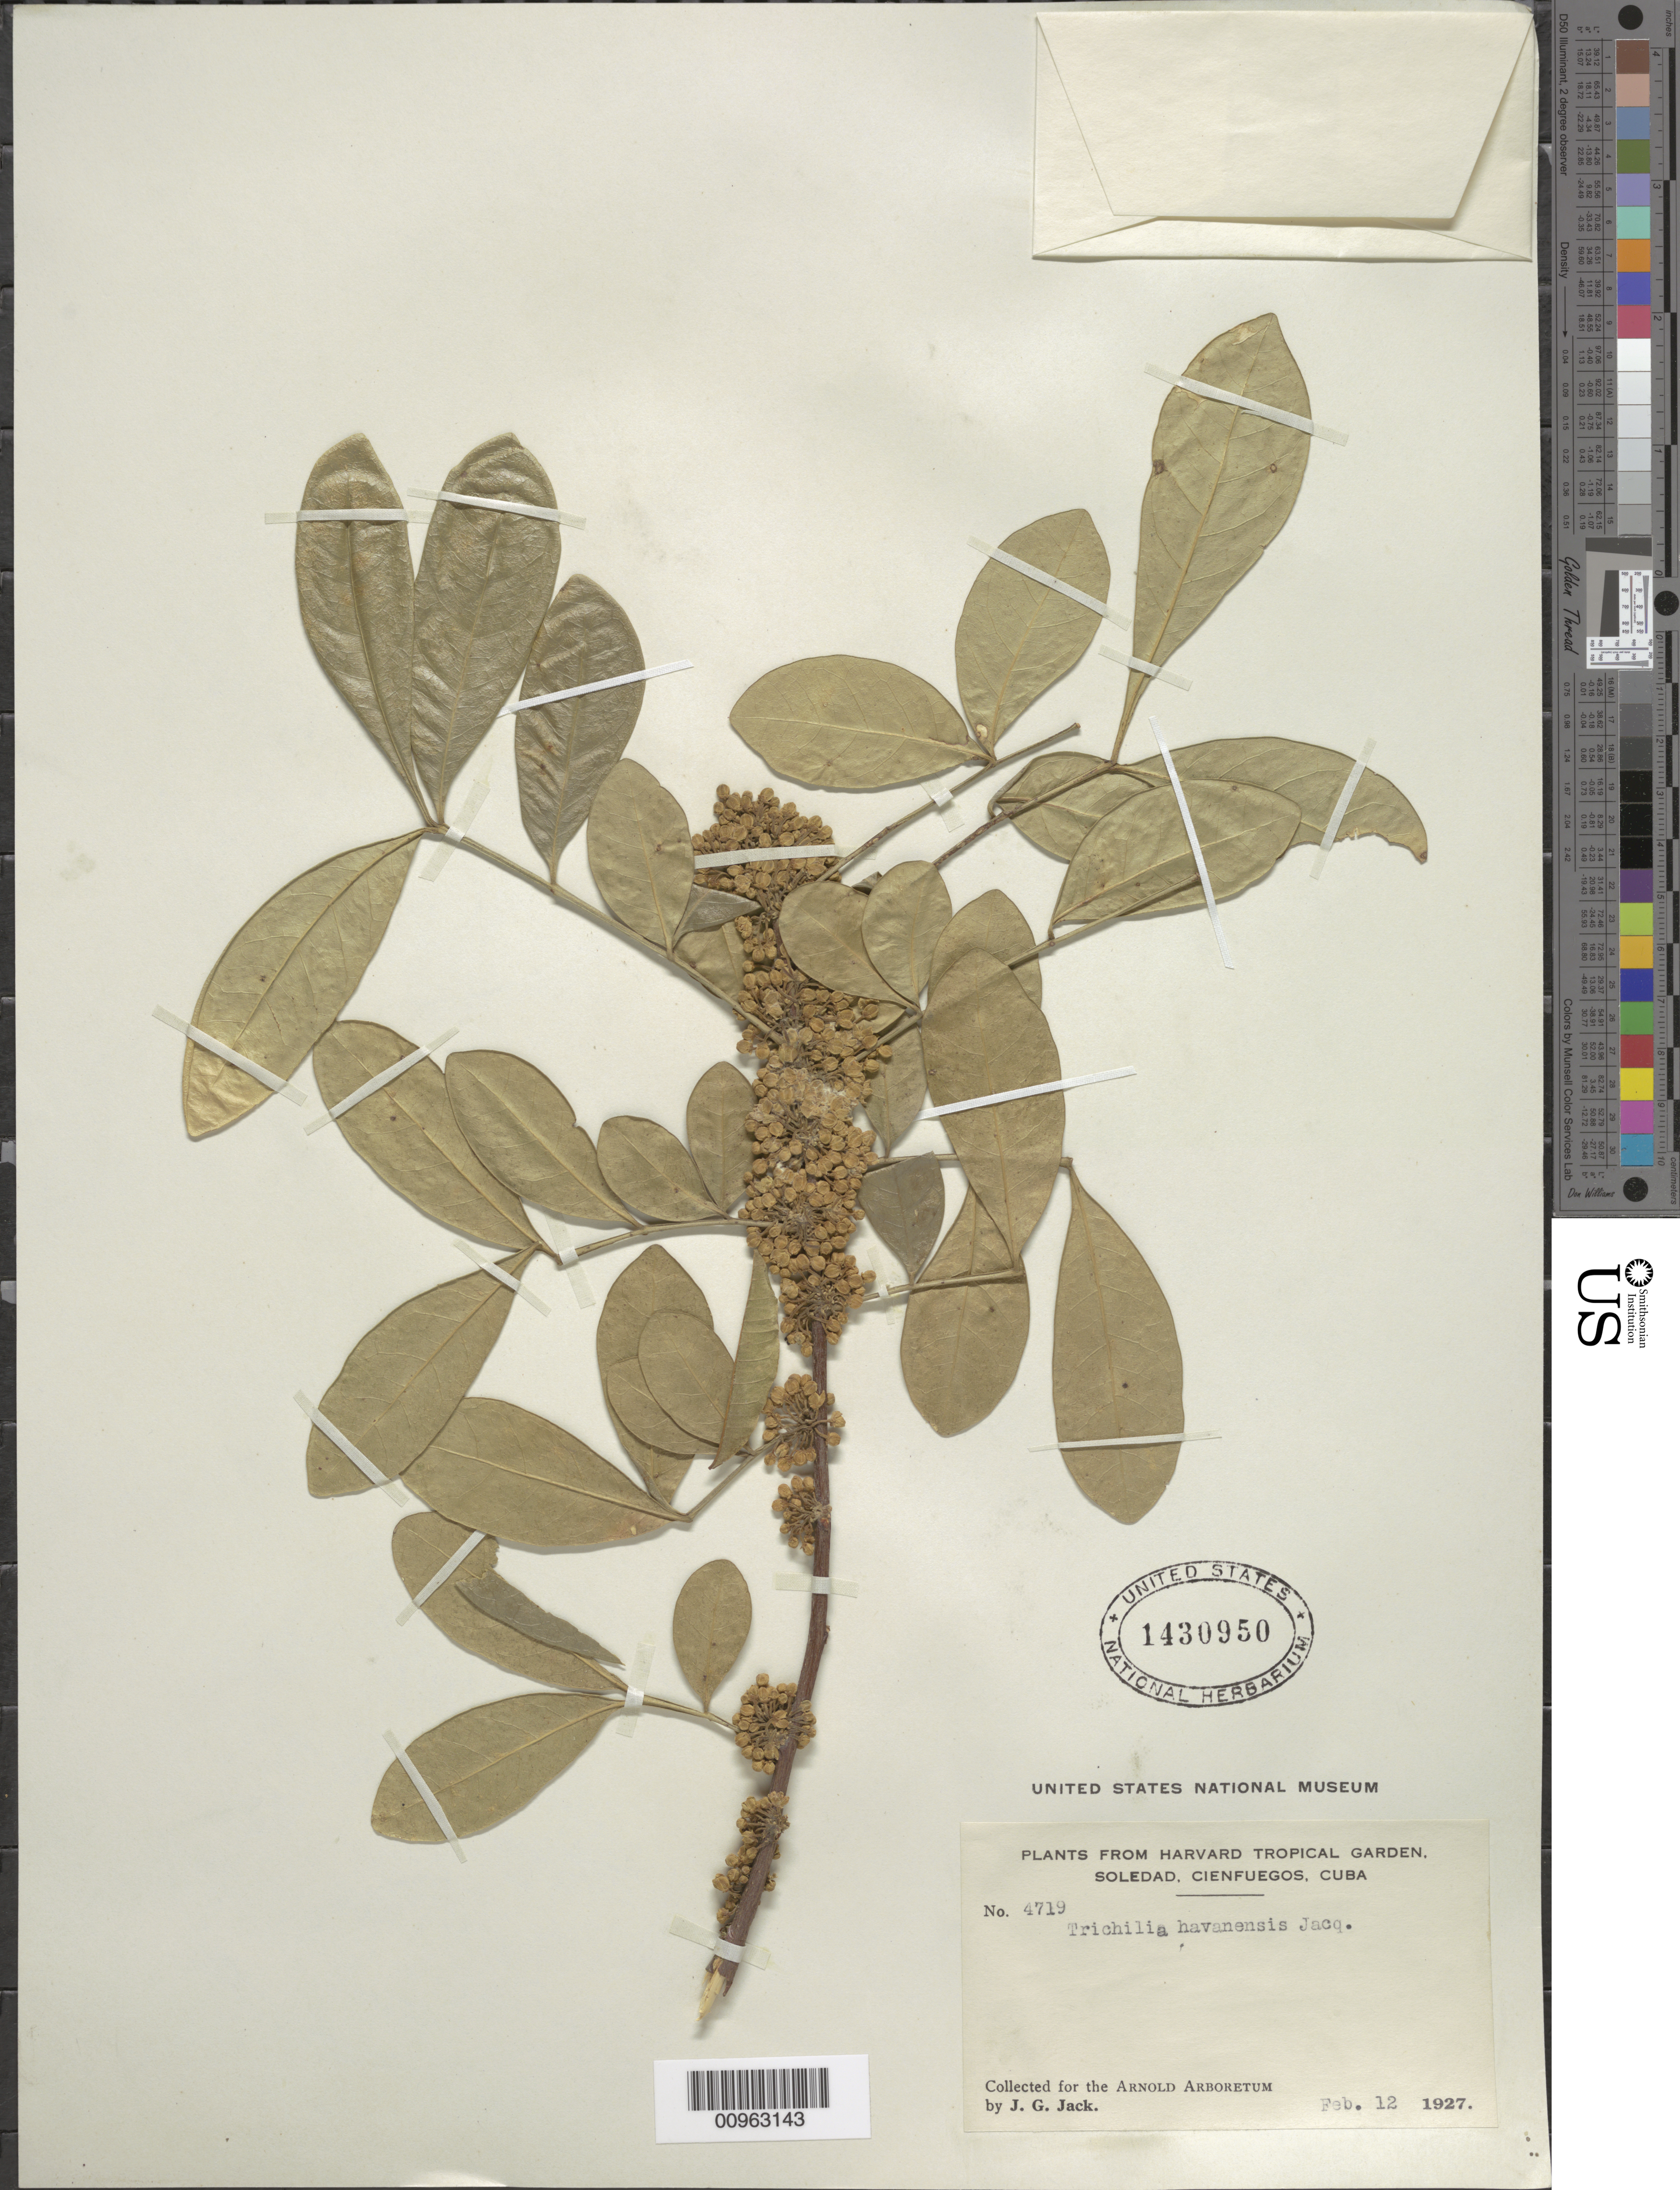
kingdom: Plantae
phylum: Tracheophyta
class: Magnoliopsida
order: Sapindales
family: Meliaceae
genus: Trichilia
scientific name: Trichilia havanensis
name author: Jacq.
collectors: J. G. Jack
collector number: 4719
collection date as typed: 12 Feb 1927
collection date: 1927-02-12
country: Cuba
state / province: Cienfuegos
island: Cuba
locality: Soledad, Cienfuegos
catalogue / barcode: US 1430950